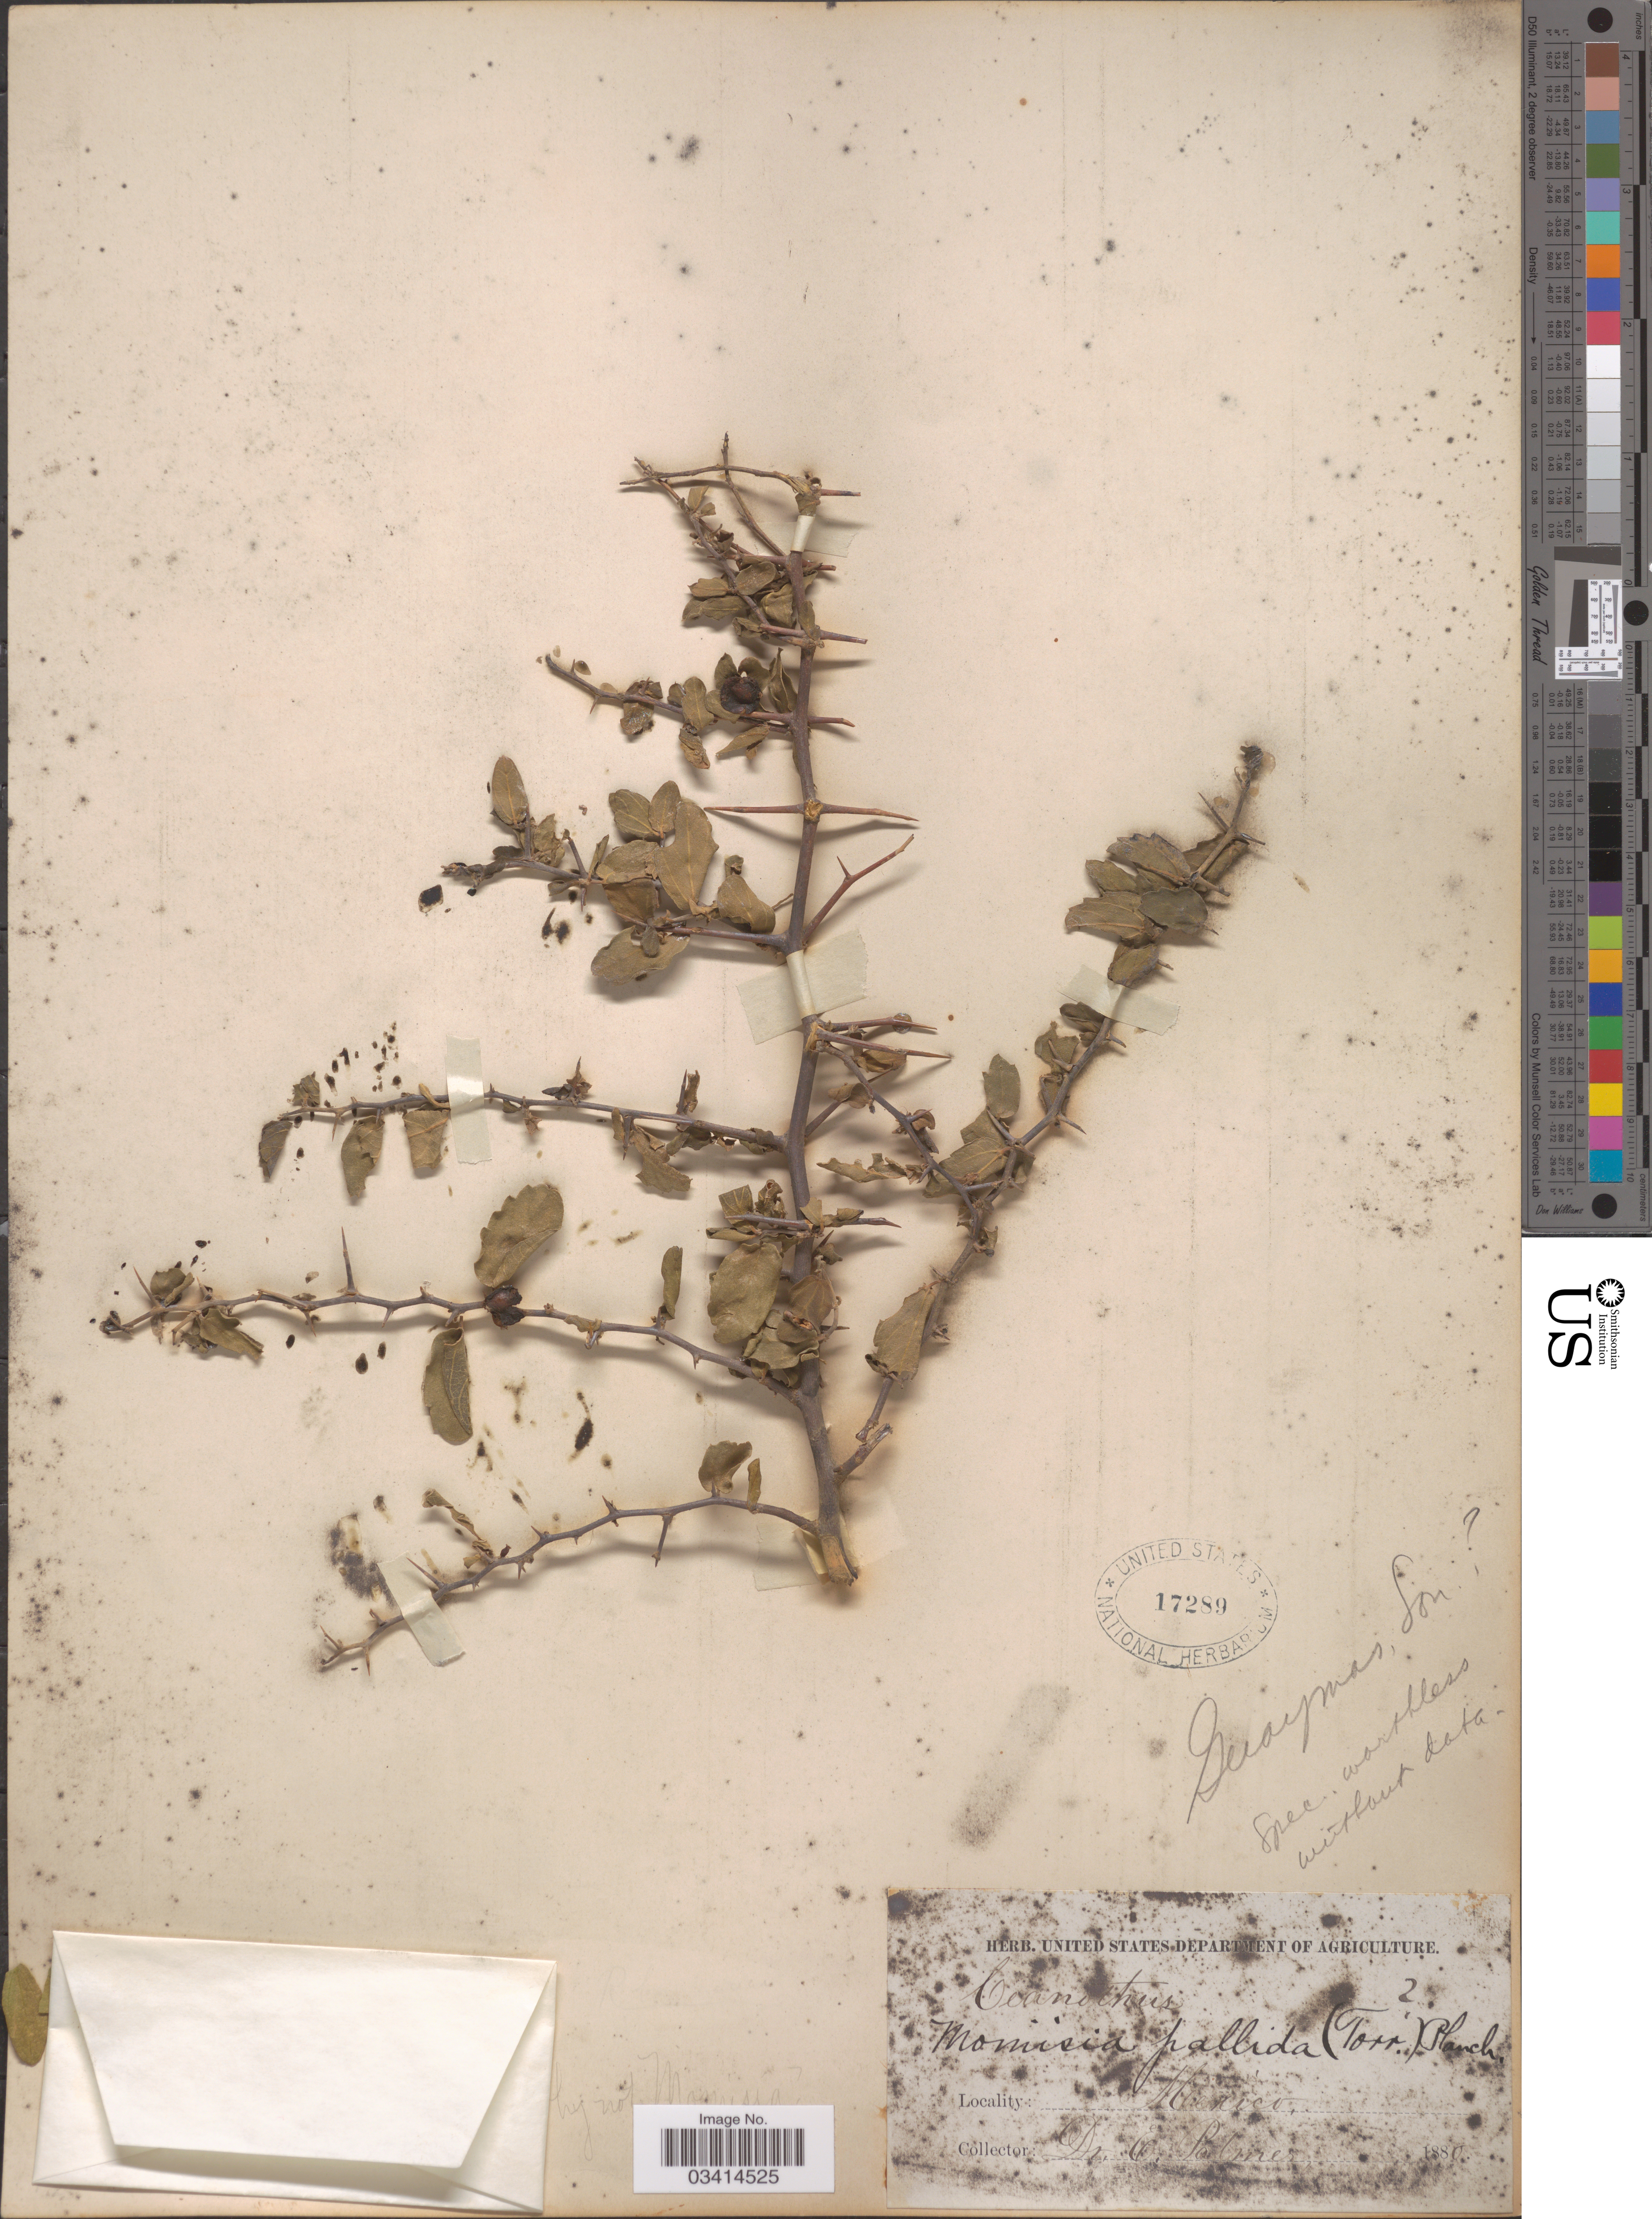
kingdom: Plantae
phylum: Tracheophyta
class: Magnoliopsida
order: Rosales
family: Cannabaceae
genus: Celtis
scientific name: Celtis pallida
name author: Torr. in Emory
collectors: E. Palmer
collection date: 1880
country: Mexico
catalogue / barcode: US 17289